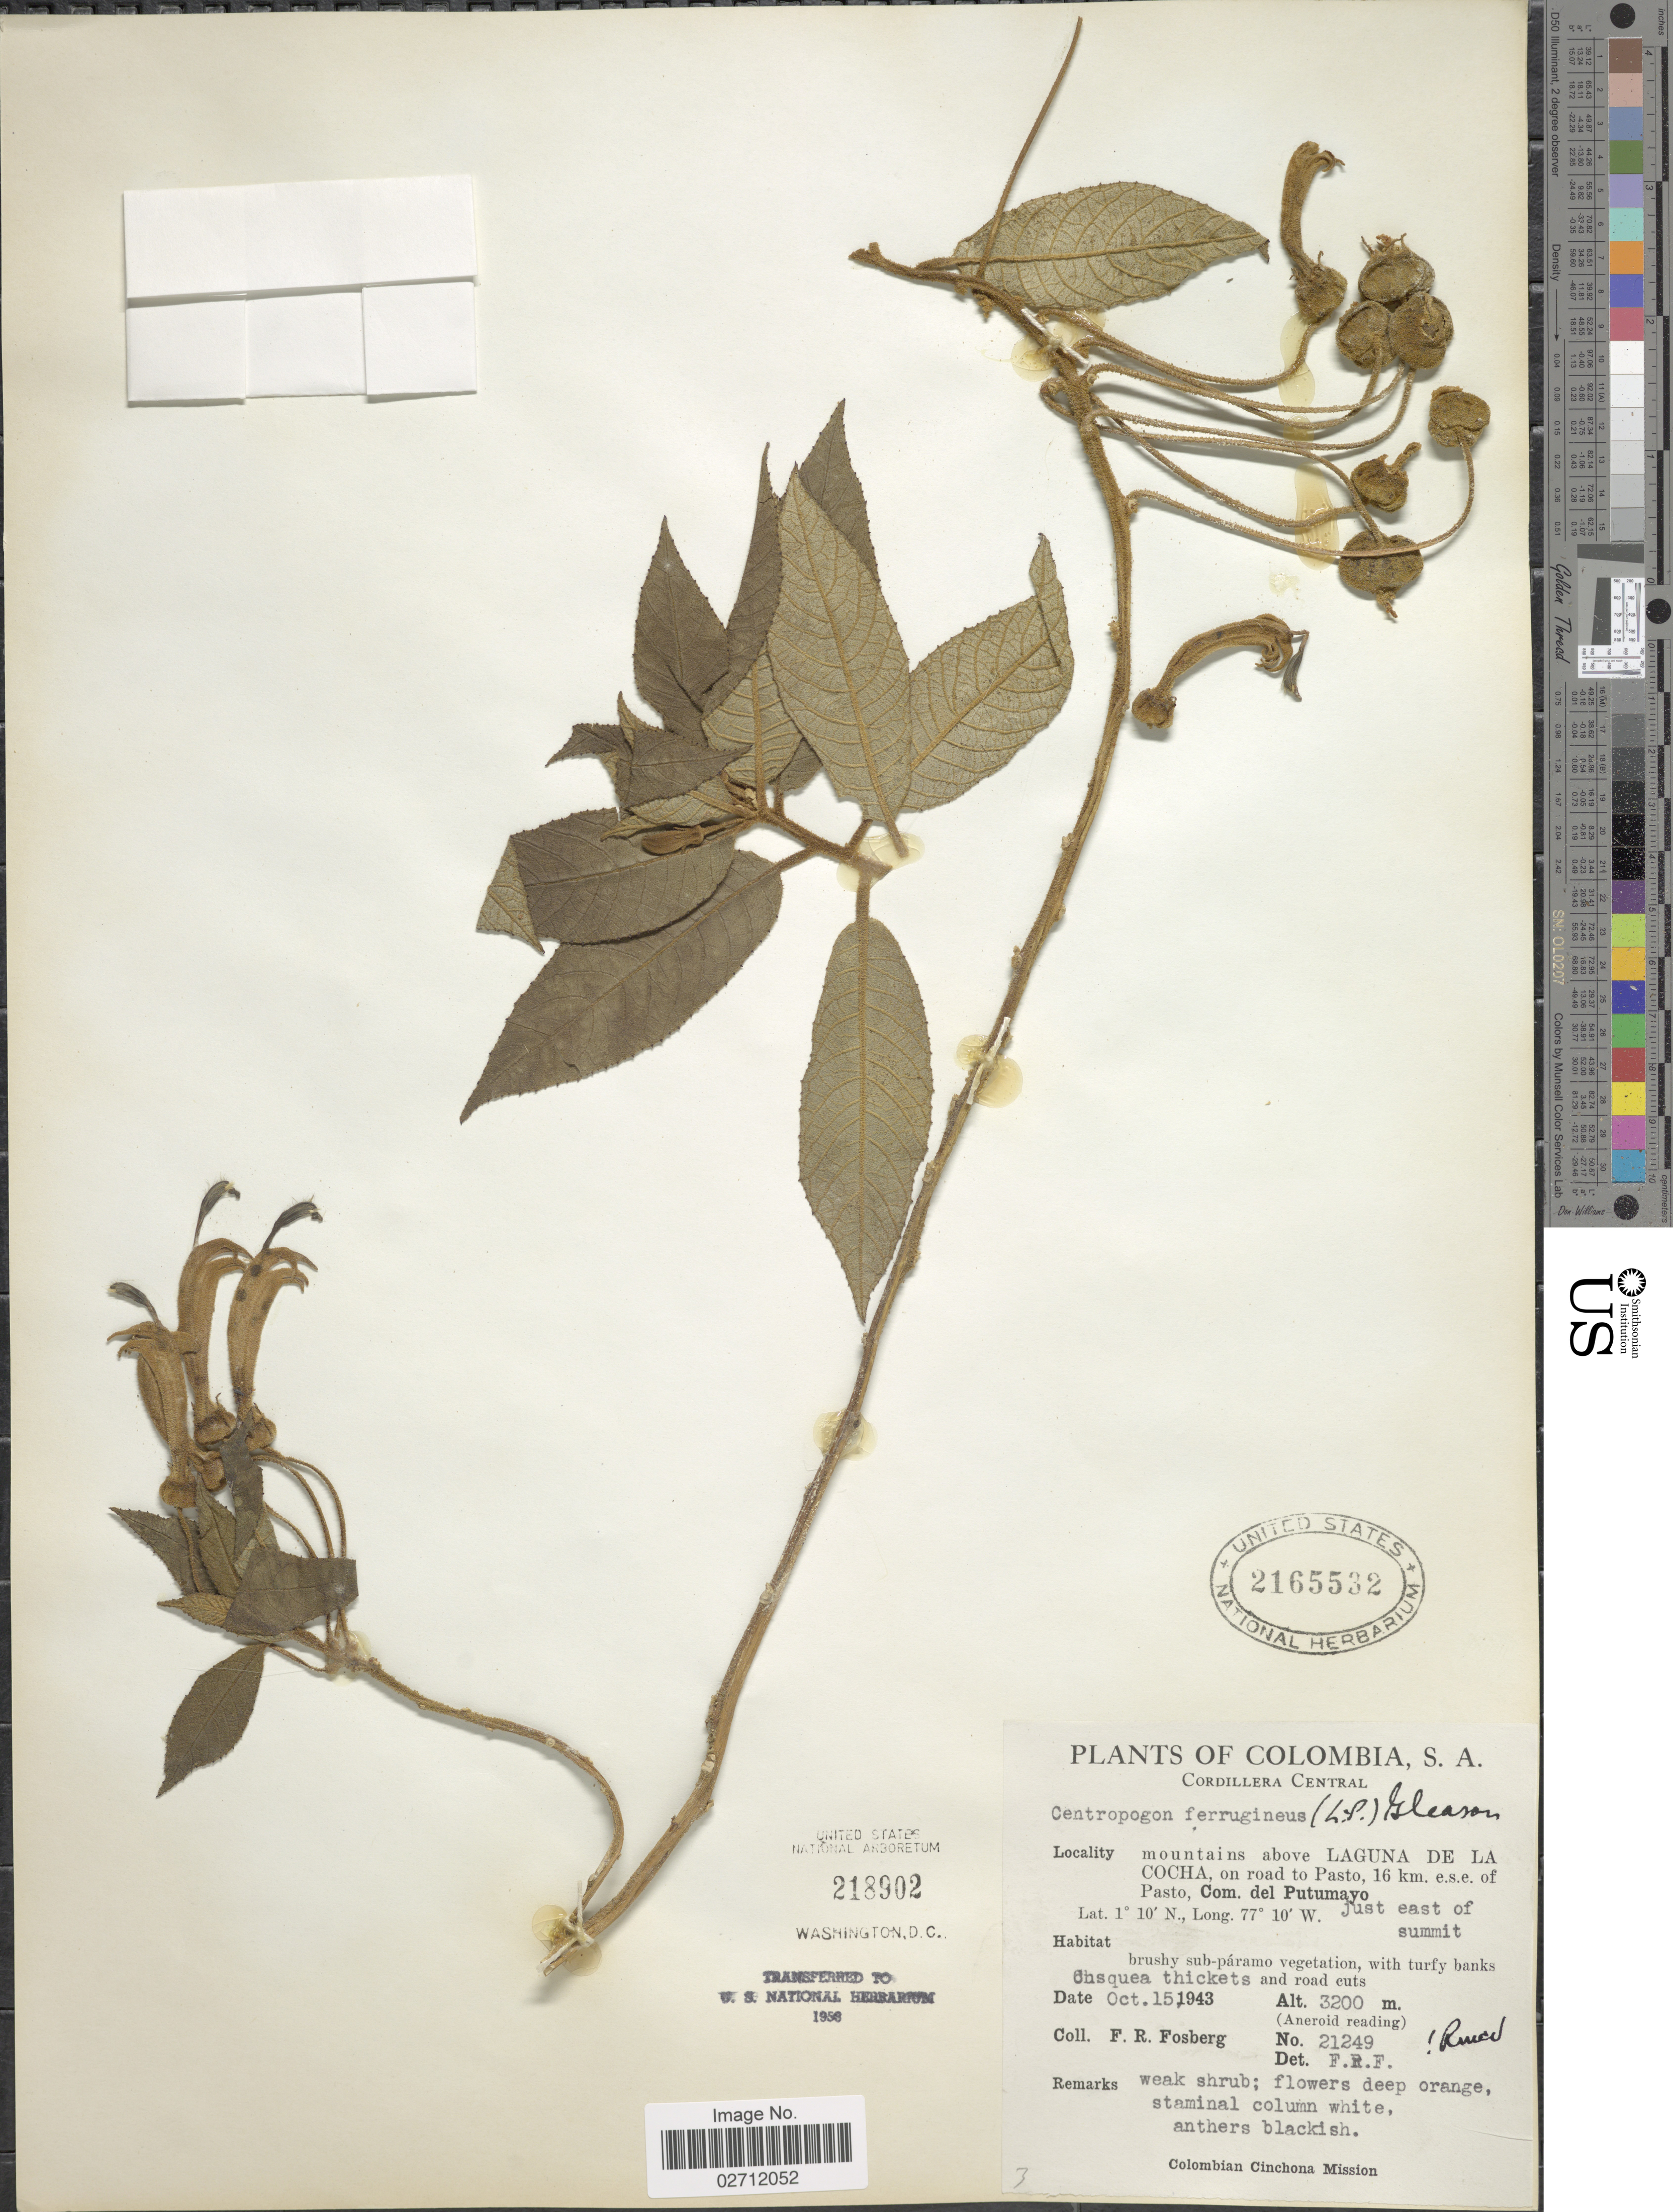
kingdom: Plantae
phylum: Tracheophyta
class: Magnoliopsida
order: Asterales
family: Campanulaceae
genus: Centropogon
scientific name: Centropogon ferrugineus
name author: (L. f.) Gleason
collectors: F. R. Fosberg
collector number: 21249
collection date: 1943-10-15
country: Colombia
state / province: Putumayo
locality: Cordillera Central, mountains above Laguna de La Cocha, on road to Pasta, 16 km. e.s.e. of Pasto, Com. del Putumayo, just east of summit.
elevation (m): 3200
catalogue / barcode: US 2165532